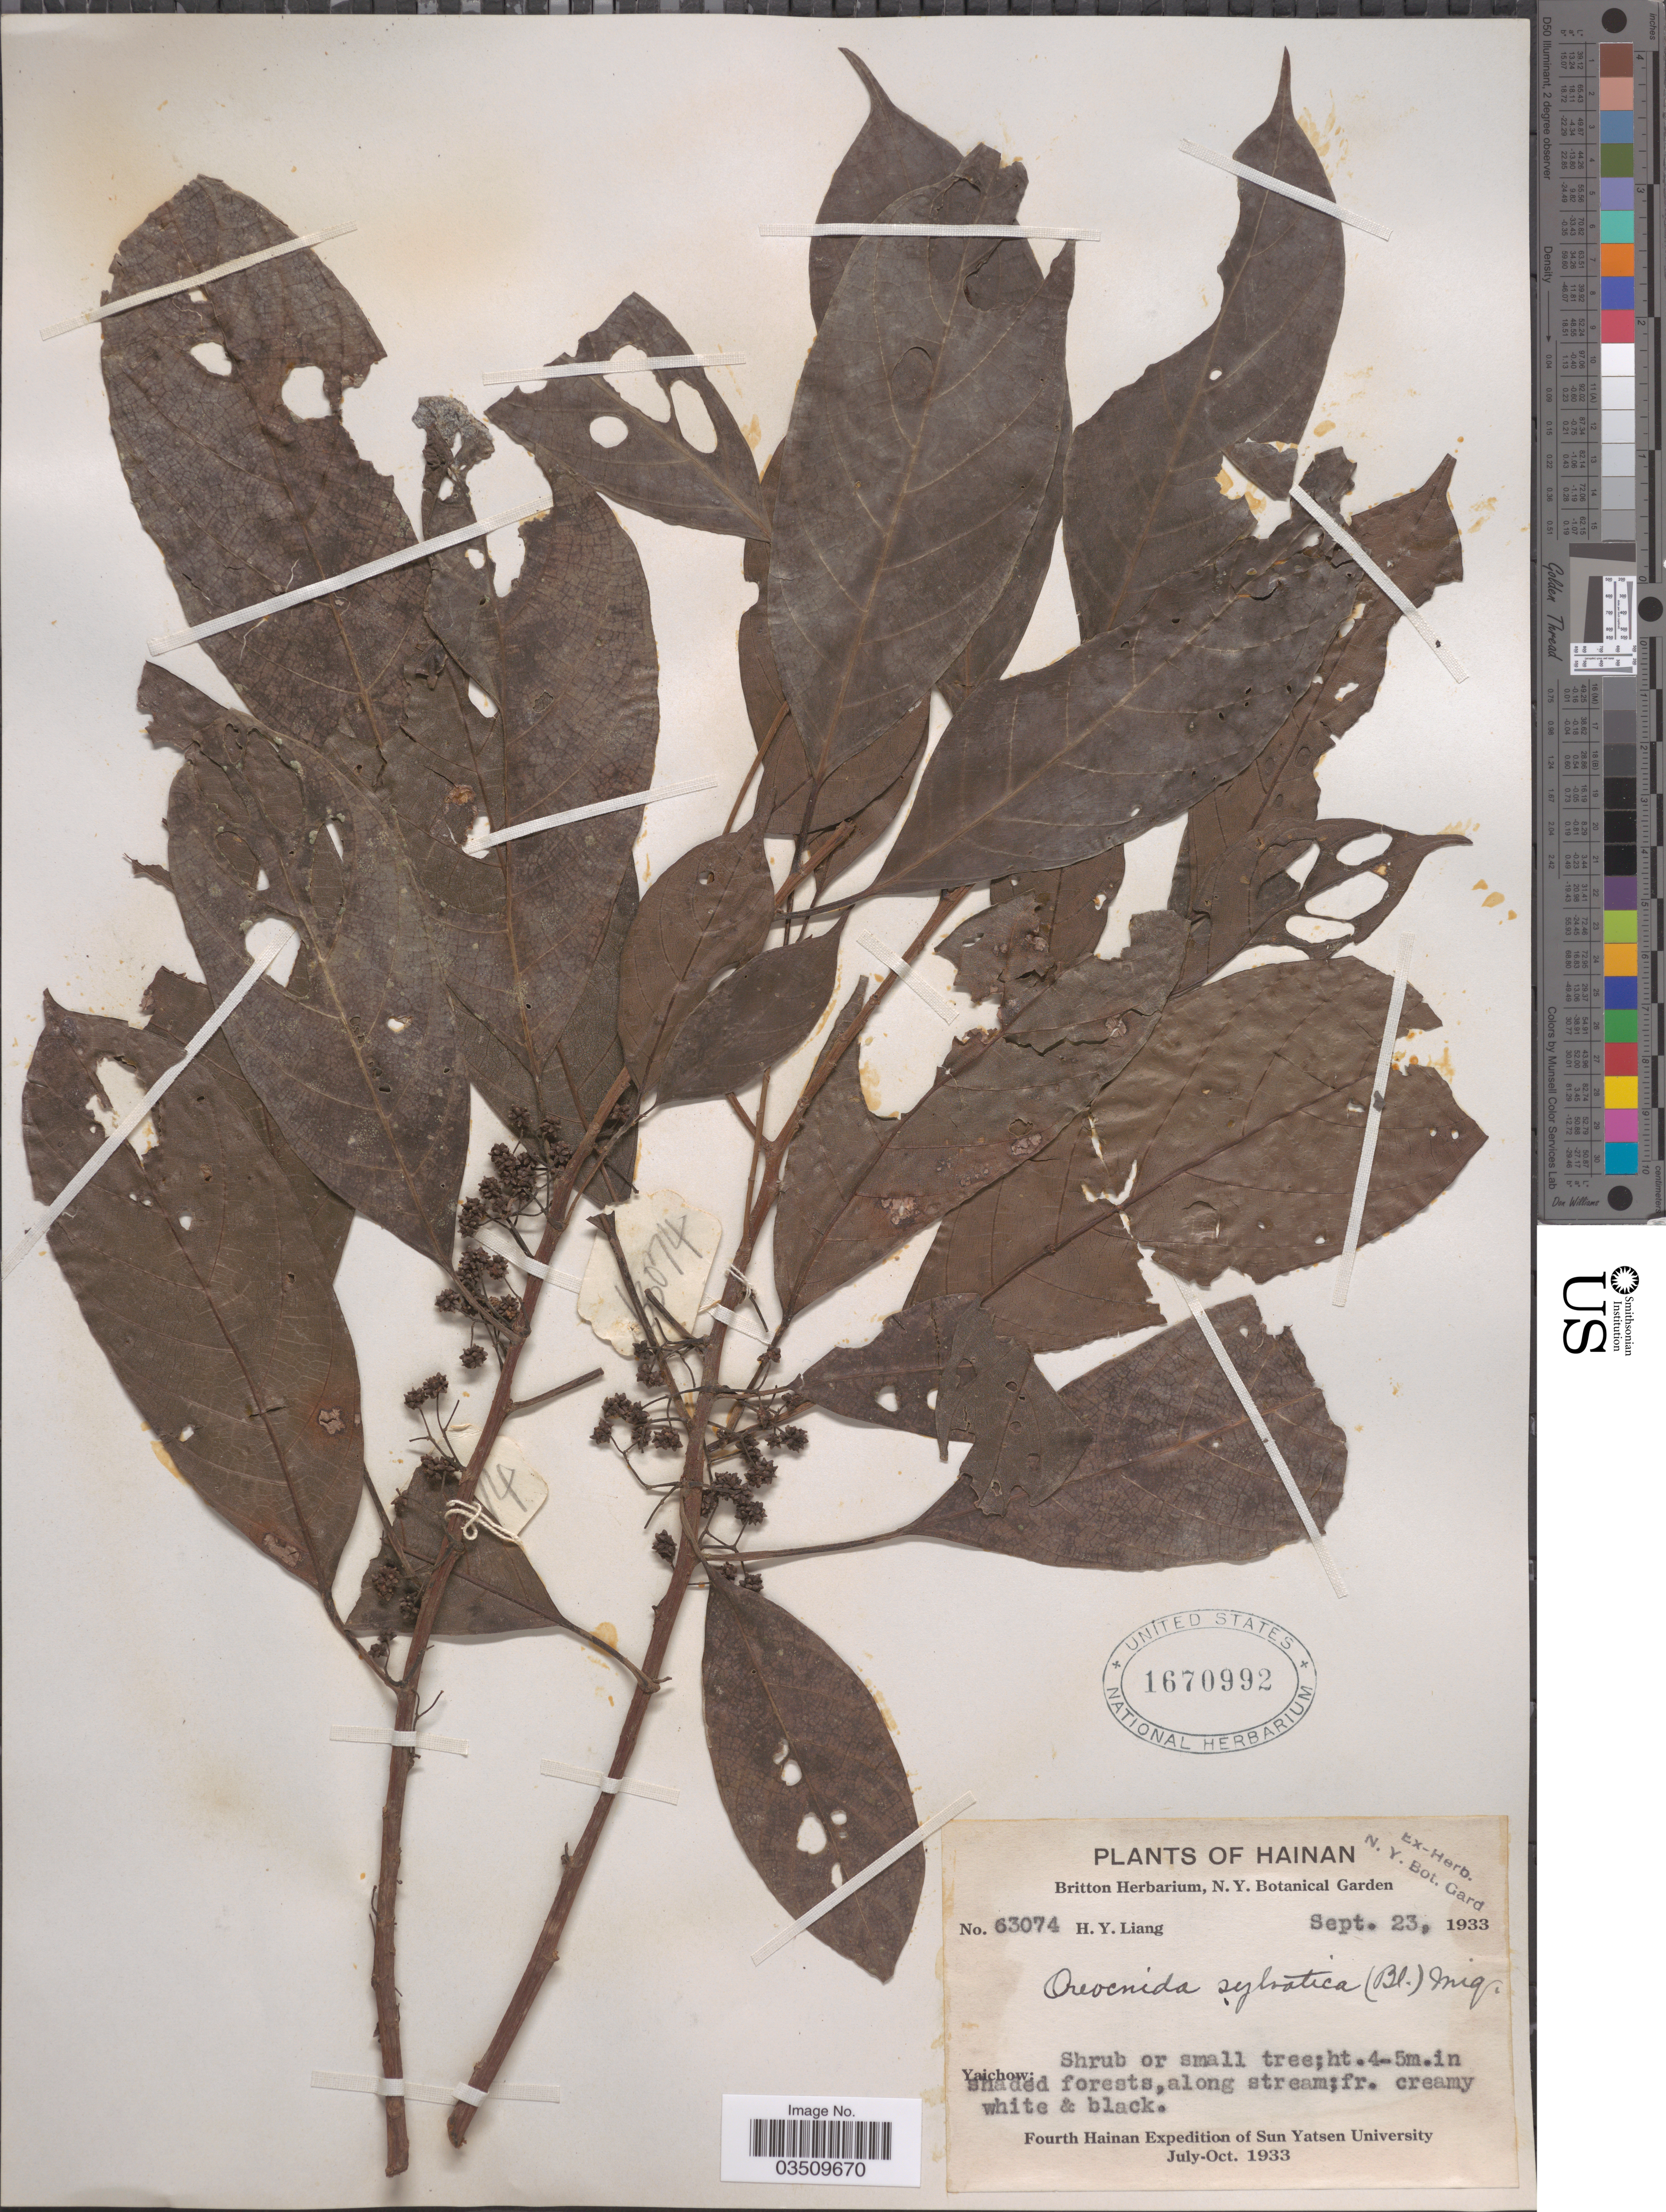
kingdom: Plantae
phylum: Tracheophyta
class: Magnoliopsida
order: Rosales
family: Urticaceae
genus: Oreocnide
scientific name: Oreocnide rubescens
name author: (Blume) Miq.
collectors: H. Y. Liang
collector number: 63074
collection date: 1933-09-23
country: China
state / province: Hainan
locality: Yaichow.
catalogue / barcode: US 1670992